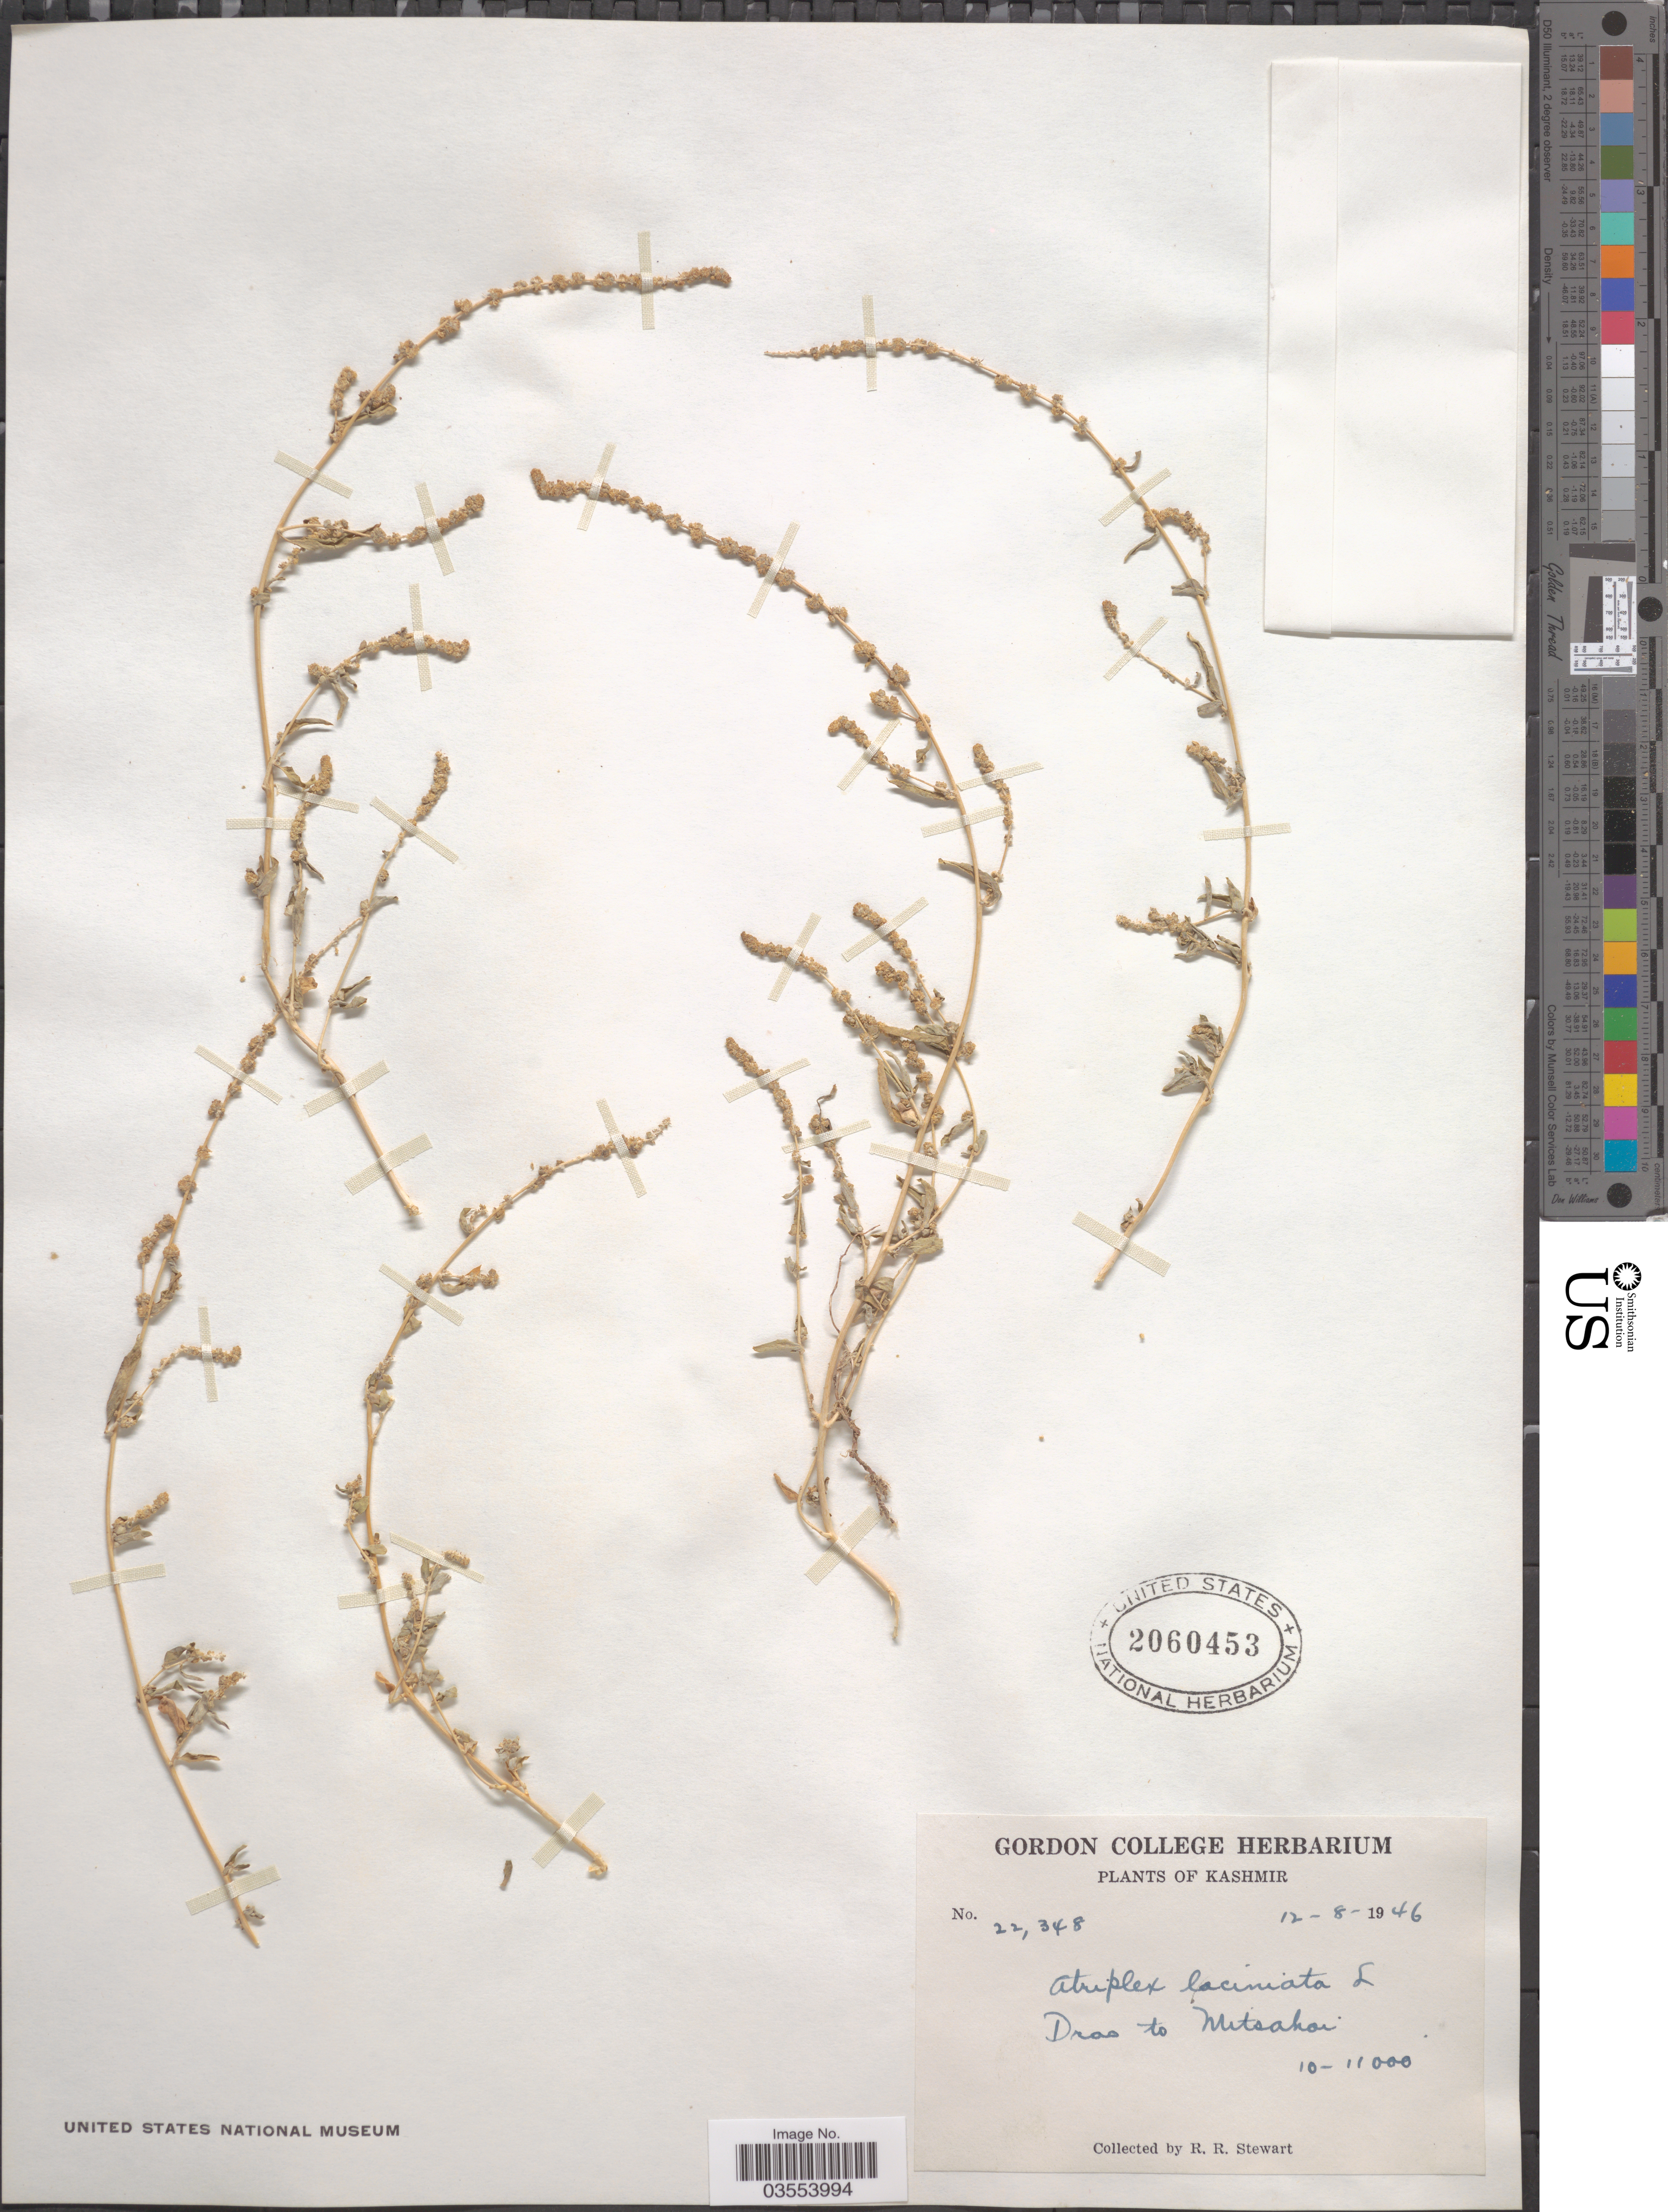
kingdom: Plantae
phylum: Tracheophyta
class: Magnoliopsida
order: Caryophyllales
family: Amaranthaceae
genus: Atriplex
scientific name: Atriplex laciniata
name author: L.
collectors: R. Stewart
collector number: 22348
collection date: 1946-08-12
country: India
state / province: Jammu and Kashmir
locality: Kashmir. Dras to Mitsahoi.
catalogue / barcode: US 2060453